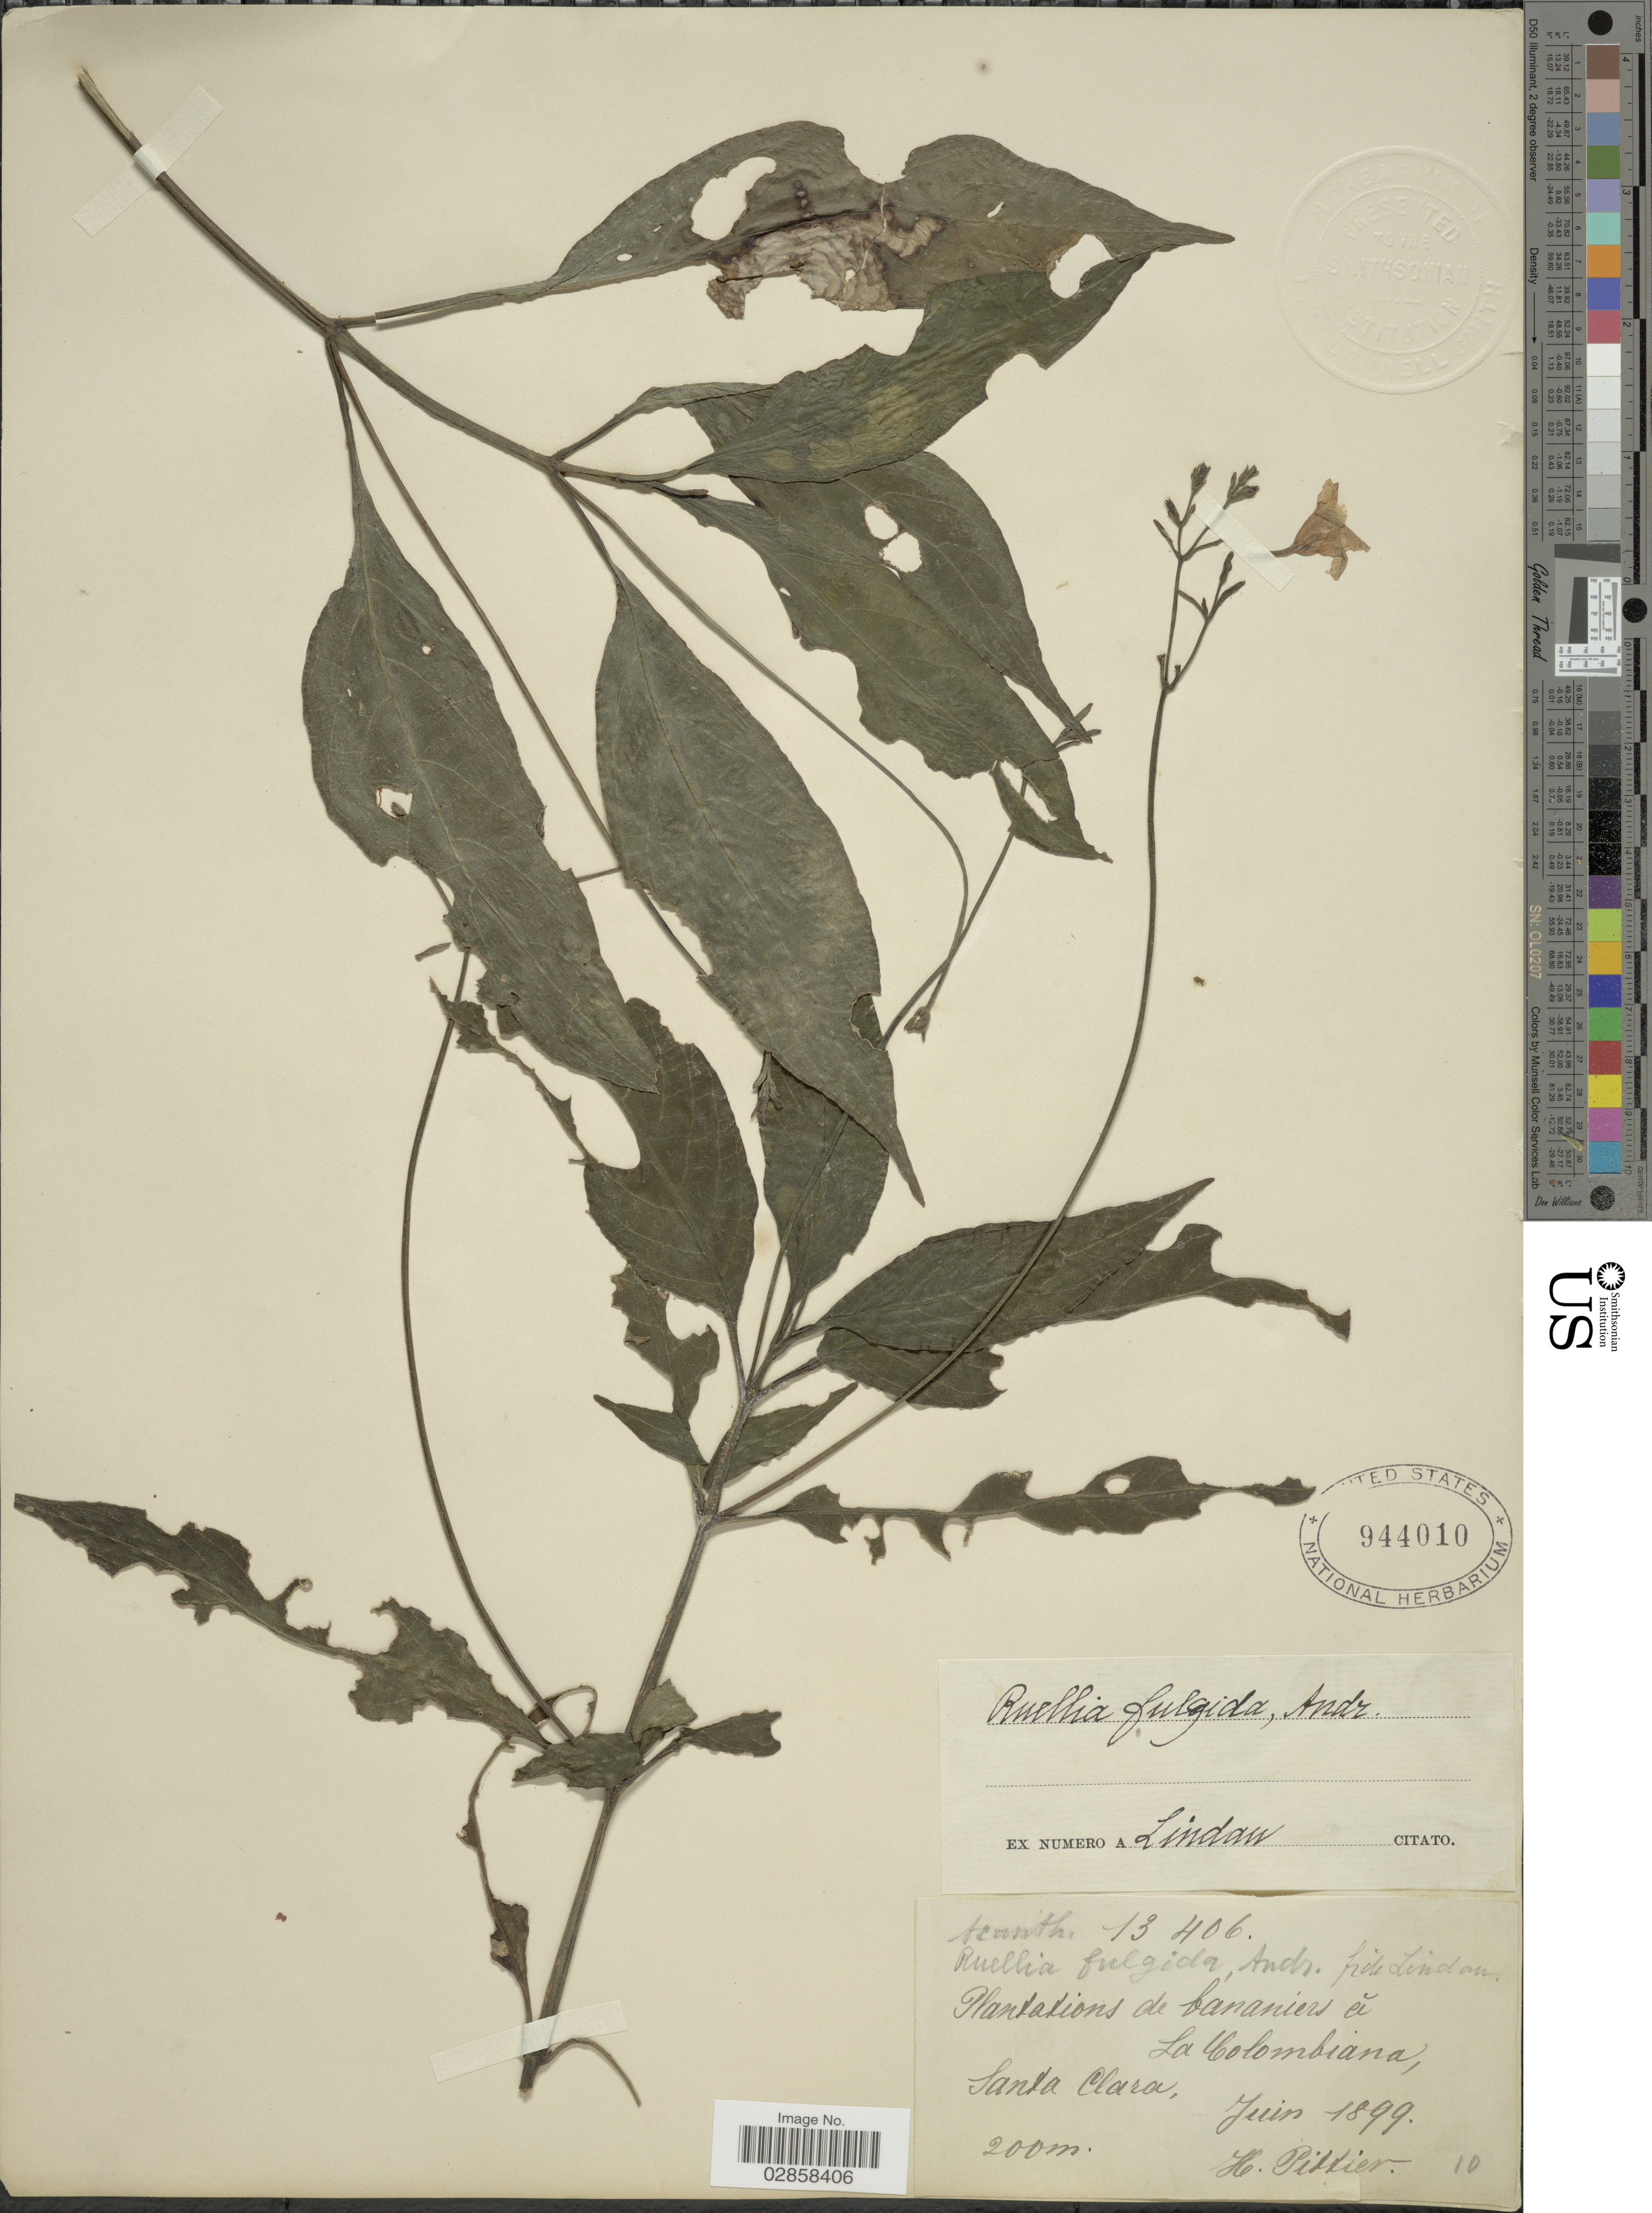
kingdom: Plantae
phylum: Tracheophyta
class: Magnoliopsida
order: Lamiales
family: Acanthaceae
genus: Ruellia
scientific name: Ruellia biolleyi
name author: Lindau in Pittier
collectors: H. F. Pittier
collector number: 13406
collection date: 1899-06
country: Costa Rica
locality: Plantations de bananiers á La Colombiana, Santa Clara.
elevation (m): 200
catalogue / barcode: US 944010